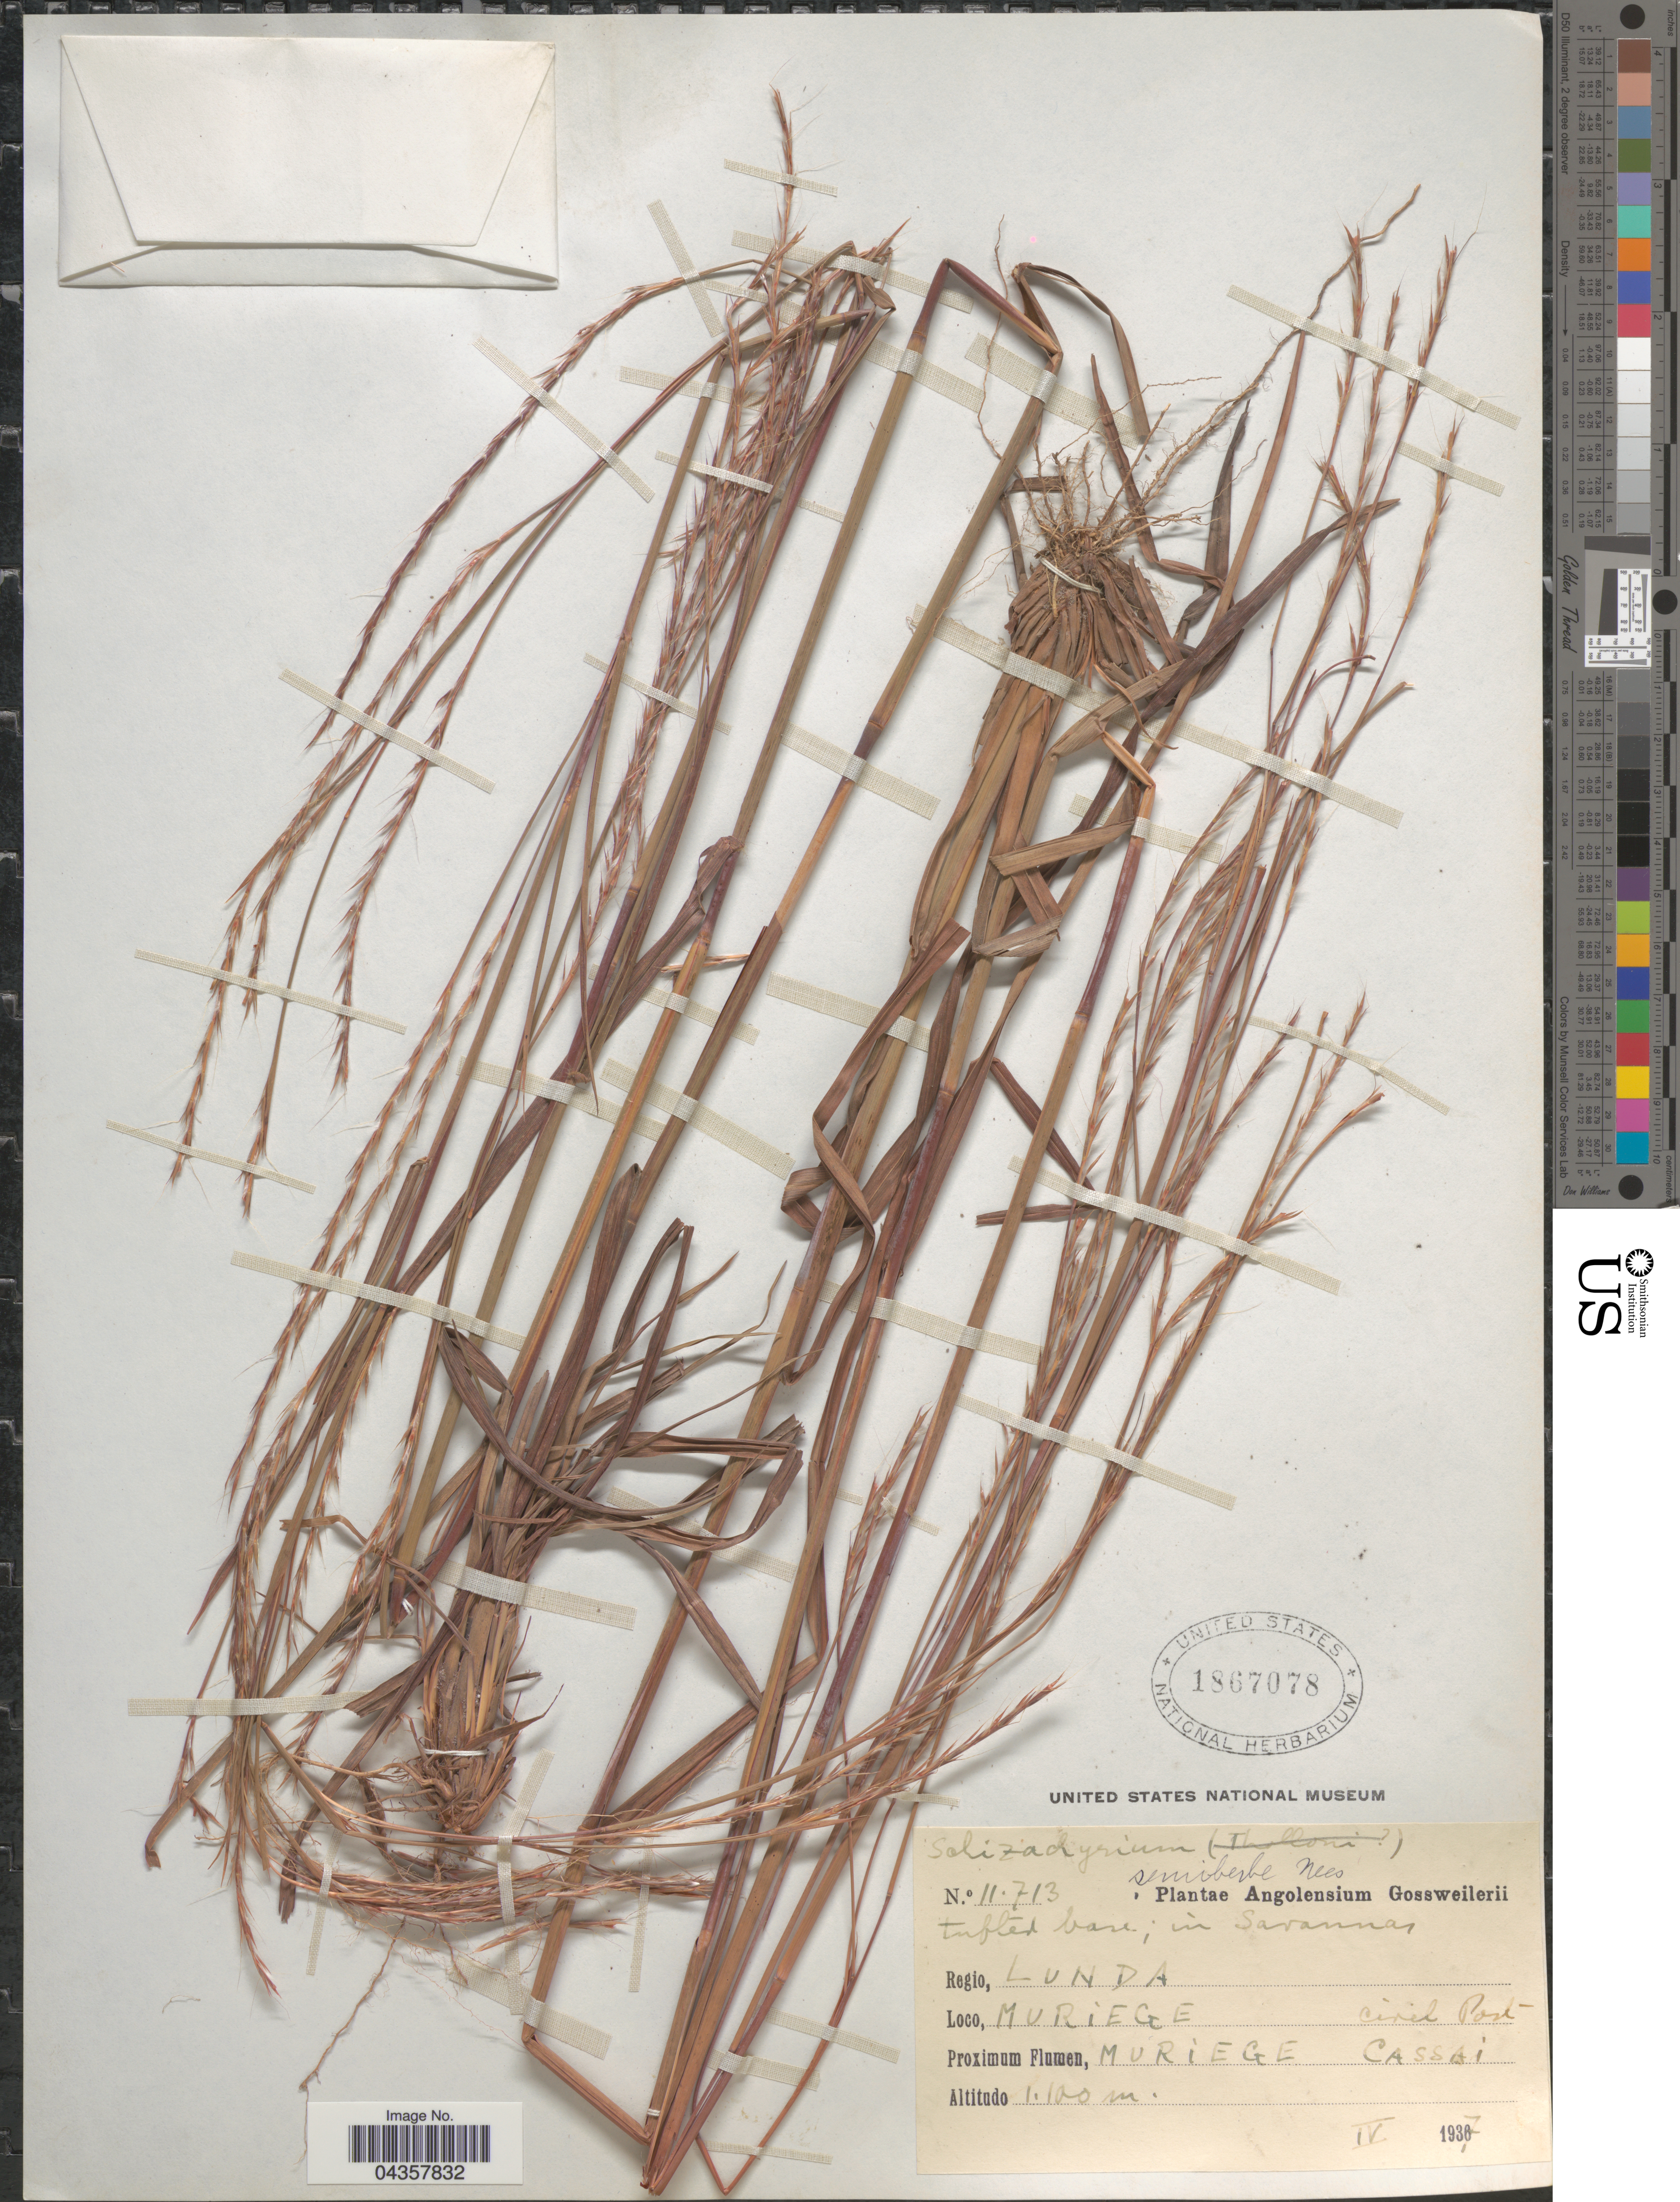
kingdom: Plantae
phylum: Tracheophyta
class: Liliopsida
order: Poales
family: Poaceae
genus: Schizachyrium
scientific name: Schizachyrium sanguineum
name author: (Retz.) Alston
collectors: -. Gossweiler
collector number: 11713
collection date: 1937-04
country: Angola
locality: Angolensium. Regio, Lunda. Muriege civil Post. Proximum Flumen, Muriege Cassai.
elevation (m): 1100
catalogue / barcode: US 1867078